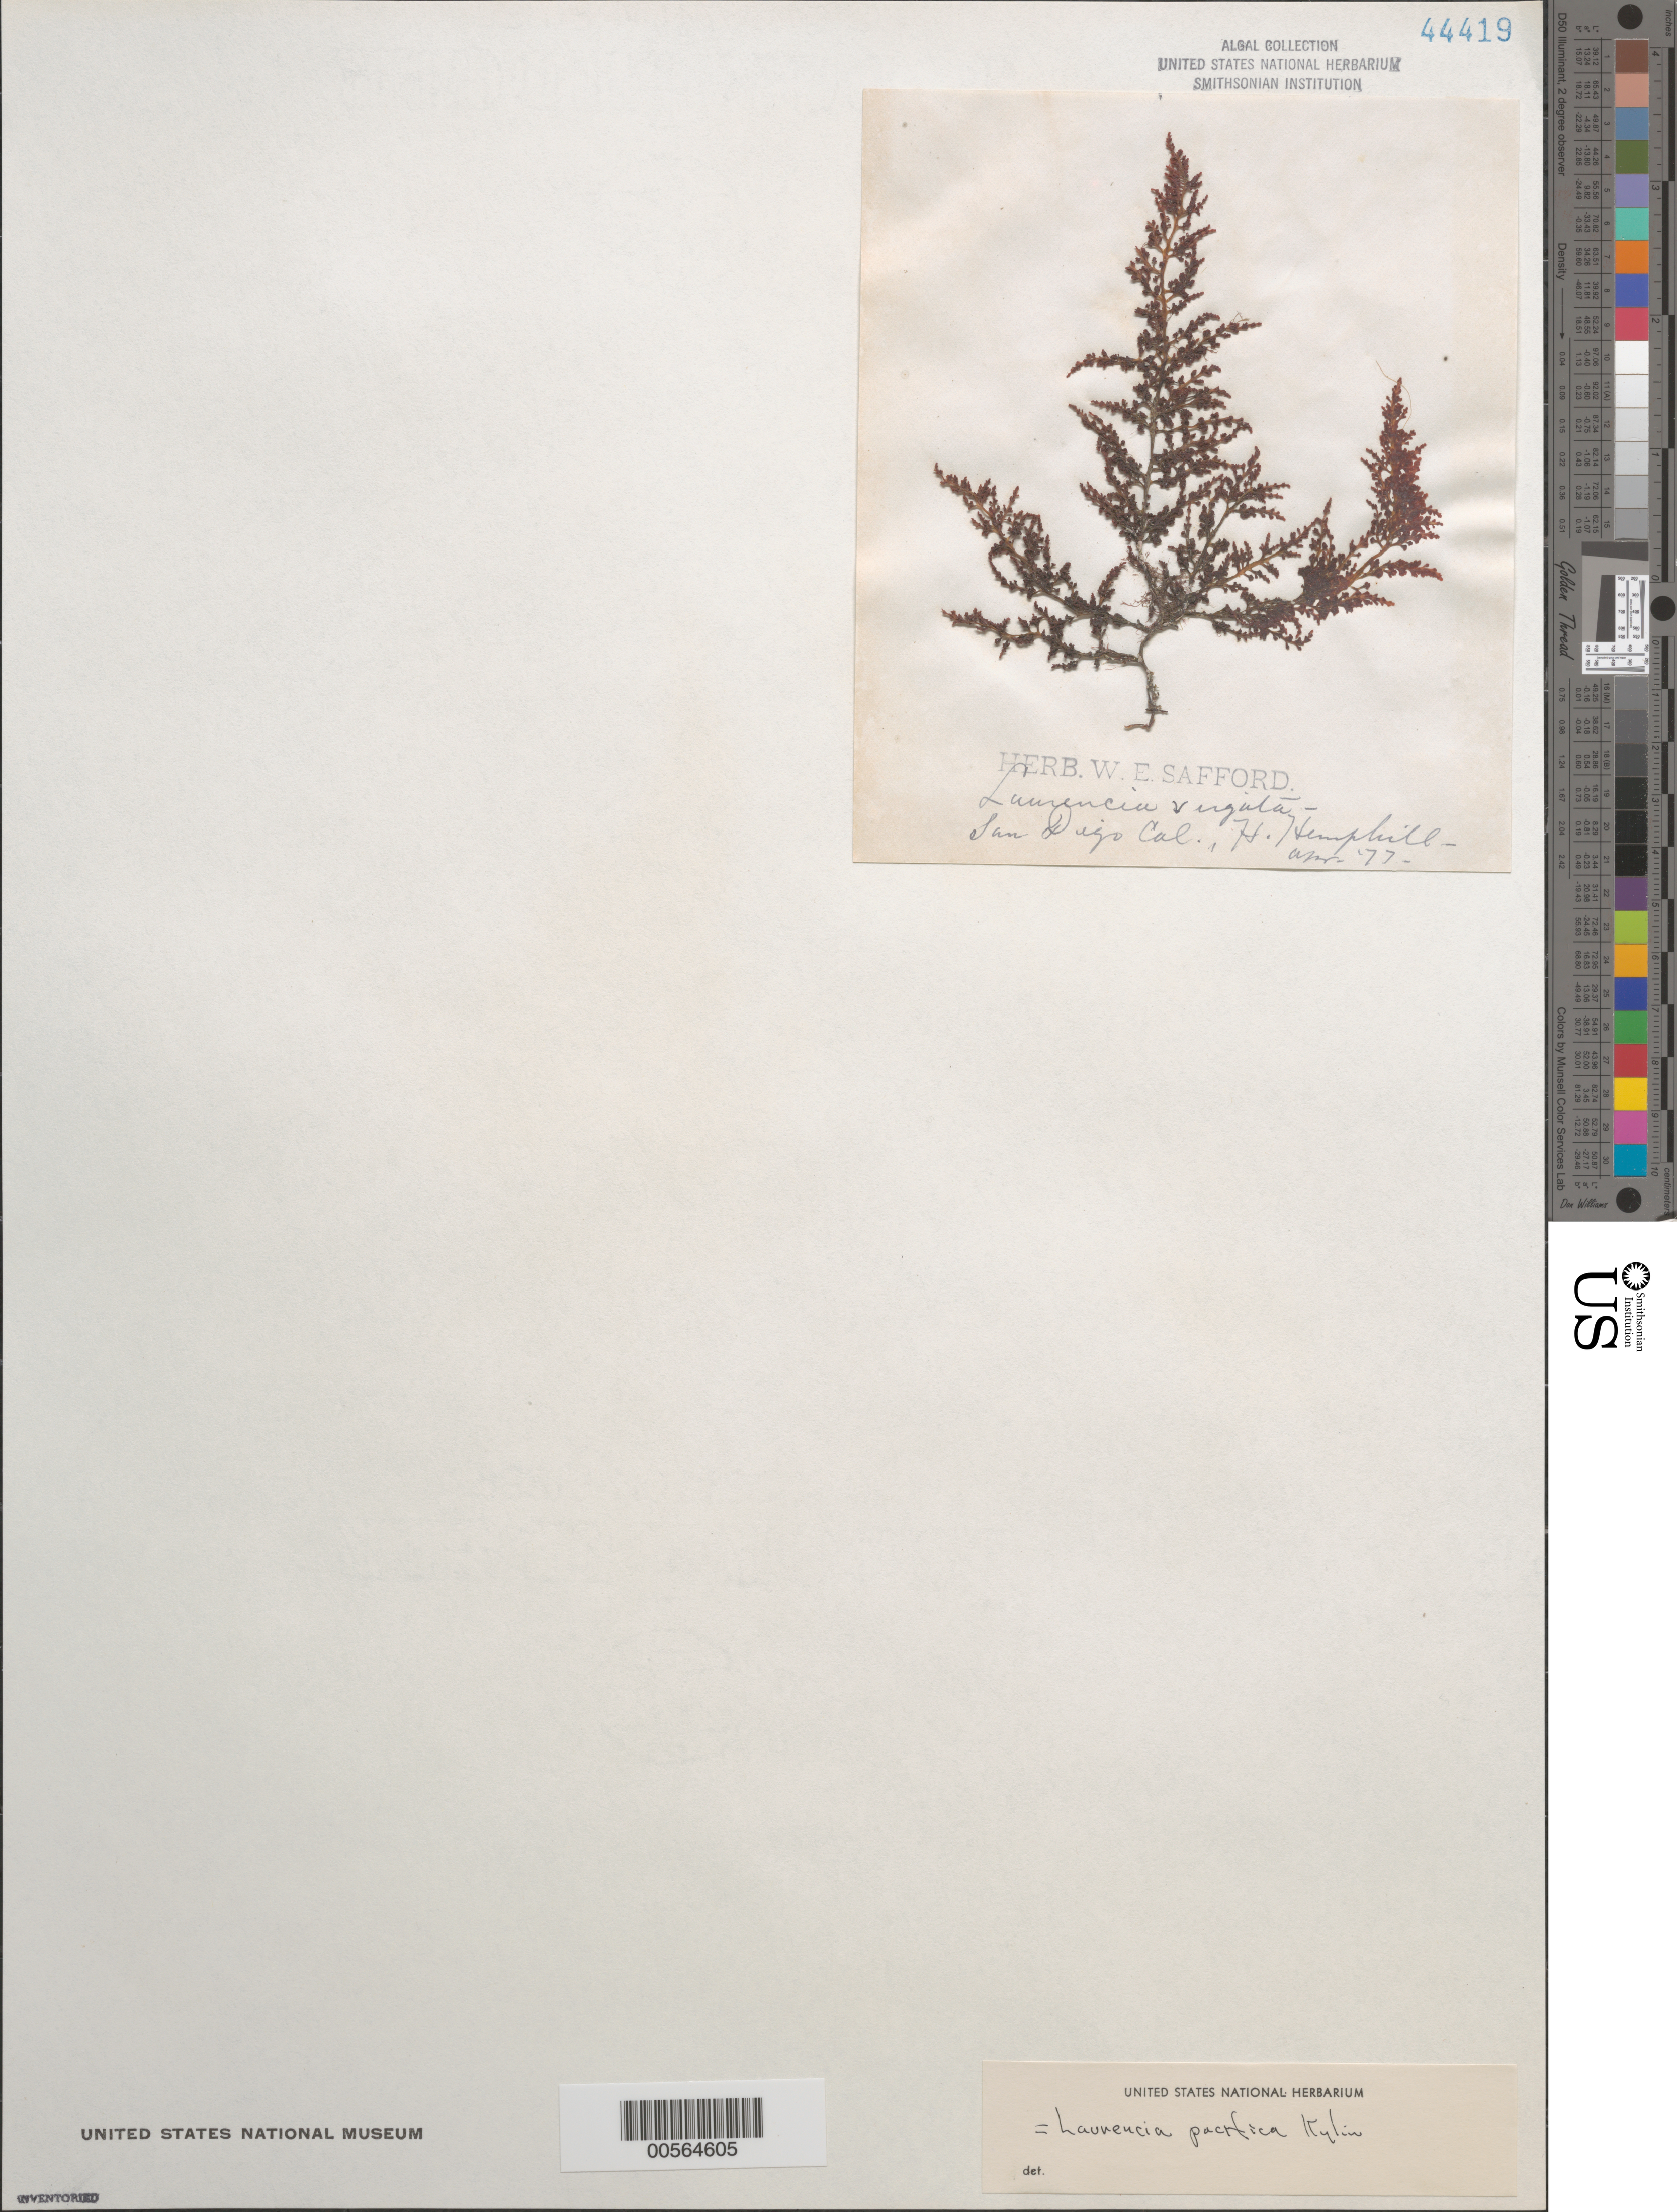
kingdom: Plantae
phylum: Rhodophyta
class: Florideophyceae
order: Ceramiales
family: Rhodomelaceae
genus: Laurencia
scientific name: Laurencia pacifica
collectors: A. H. Hemphill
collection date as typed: Apr 1977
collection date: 1977-04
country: United States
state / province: California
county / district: San Diego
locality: San Diego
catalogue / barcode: US 44419